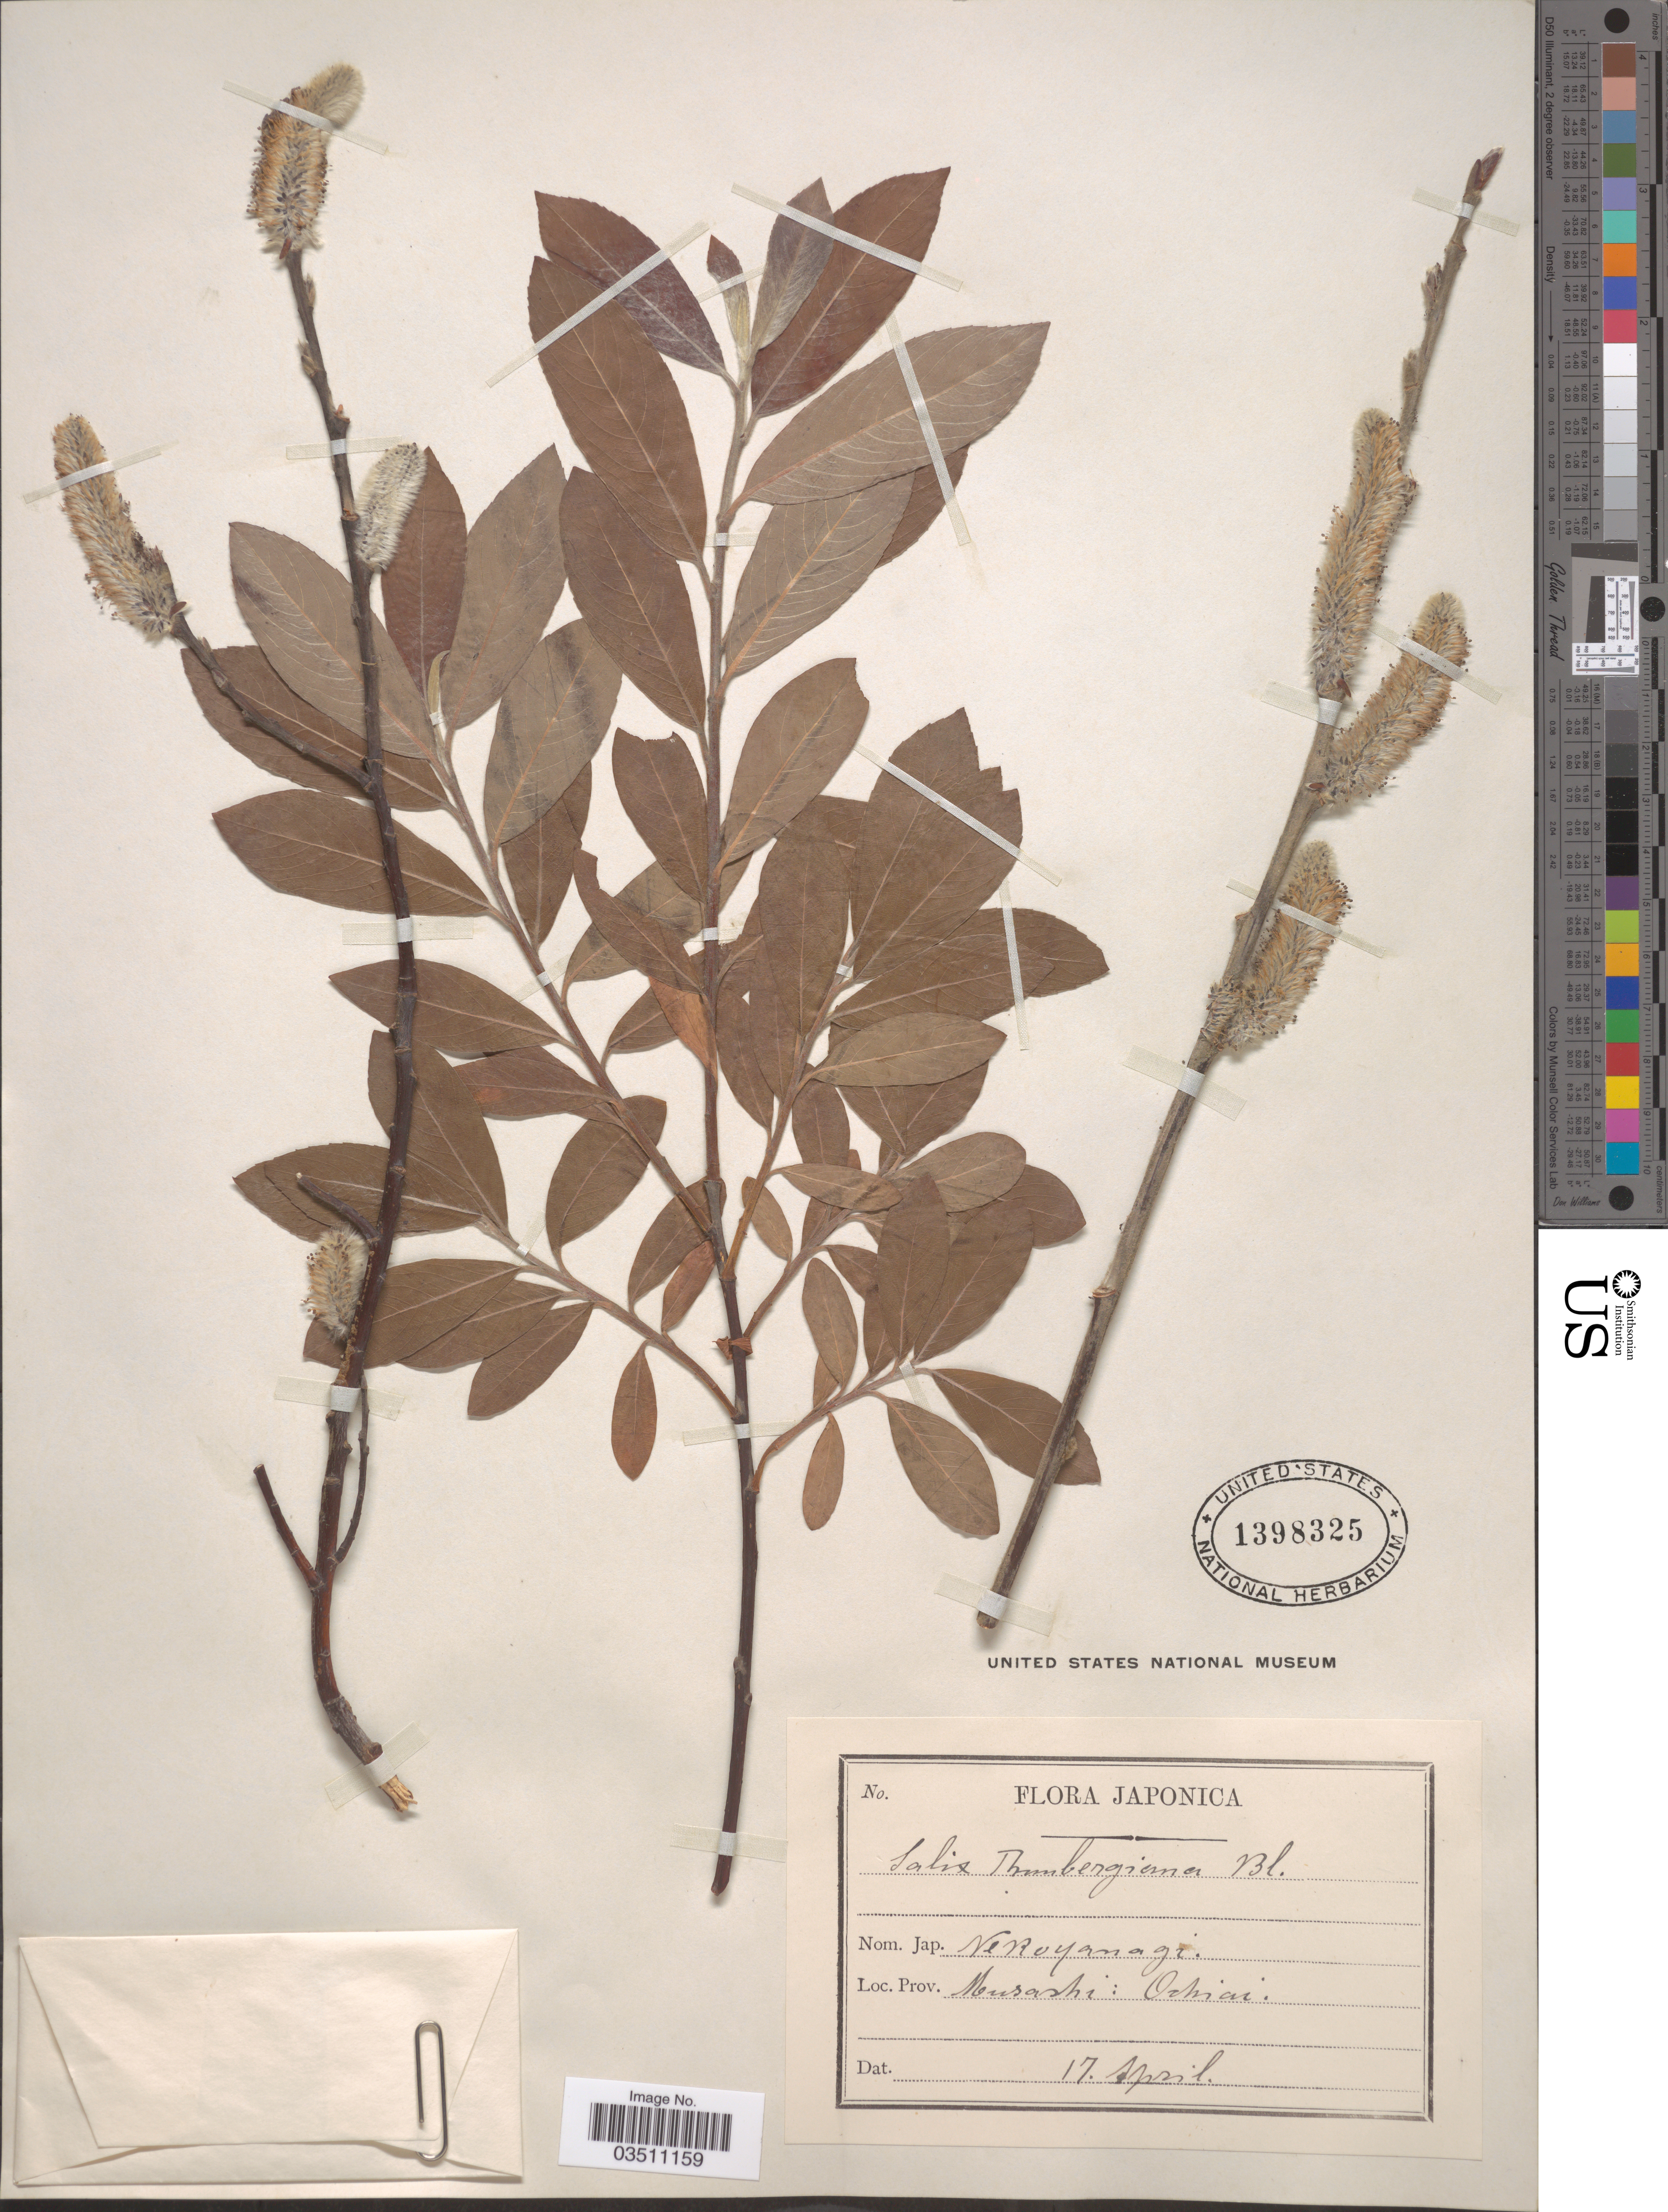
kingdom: Plantae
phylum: Tracheophyta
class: Magnoliopsida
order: Malpighiales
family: Salicaceae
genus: Salix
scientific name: Salix thunbergiana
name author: Blume ex Andersson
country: Japan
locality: Musashi: Ochiai.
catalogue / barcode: US 1398325